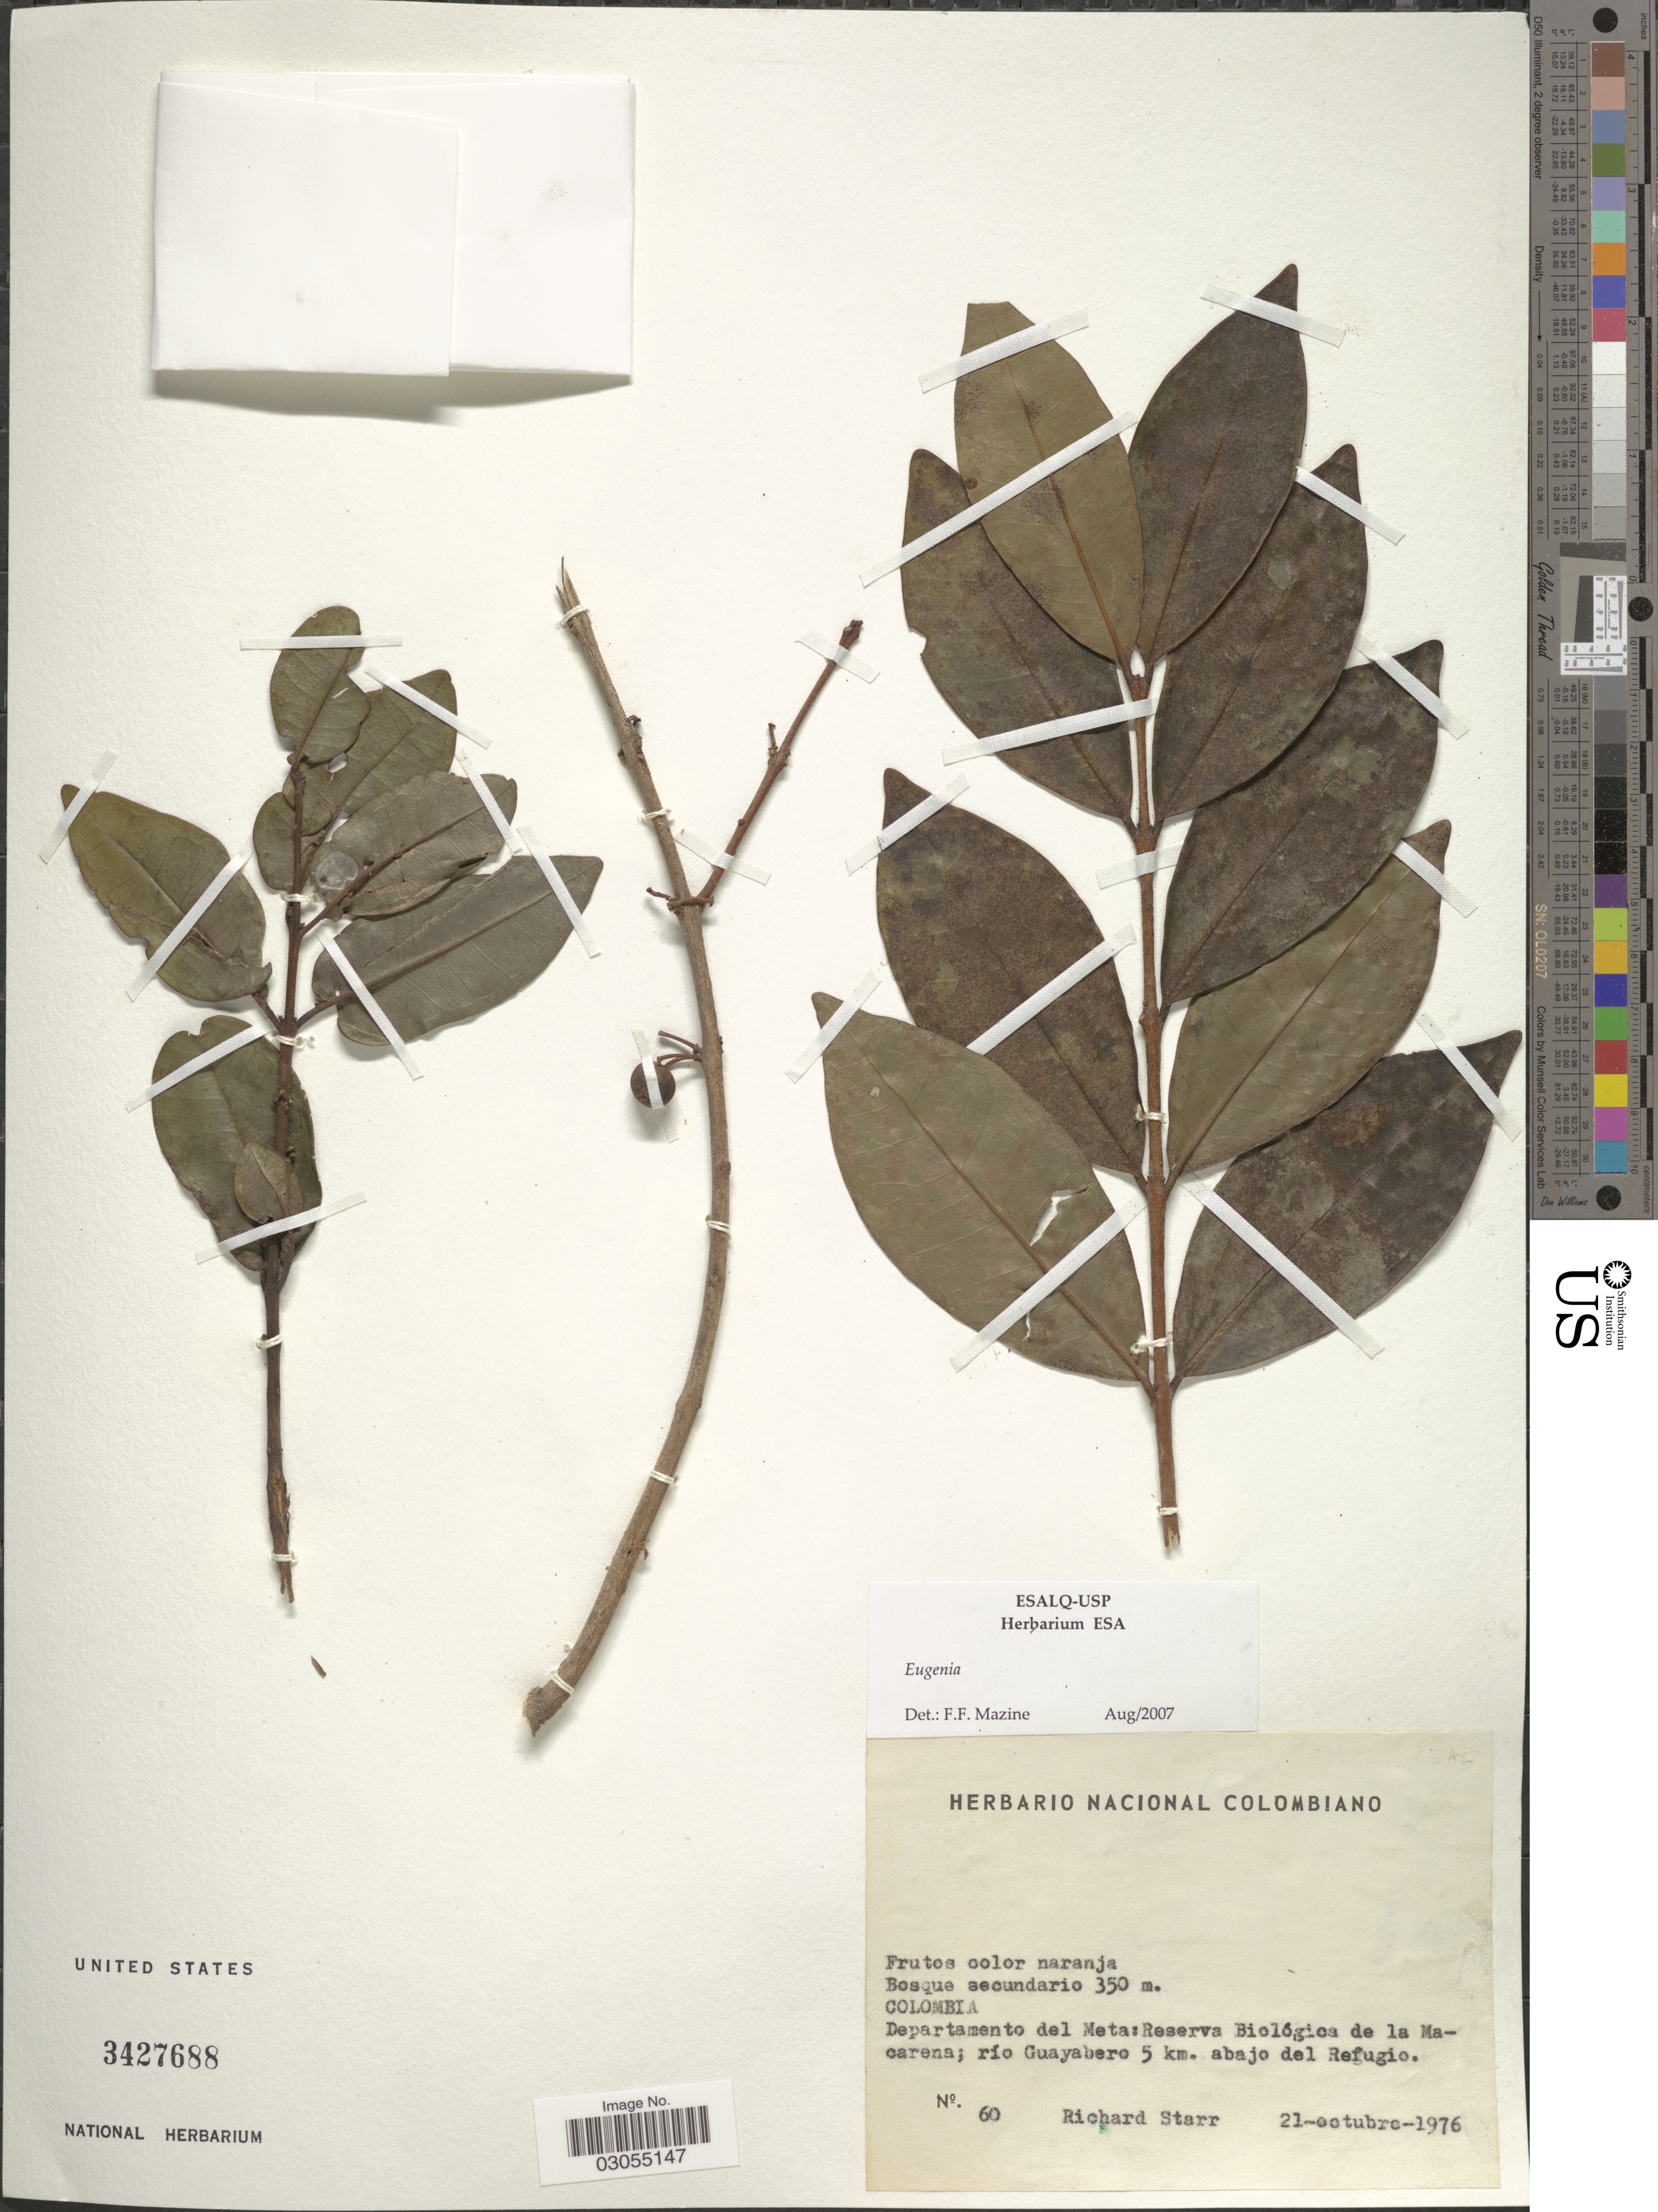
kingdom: Plantae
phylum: Tracheophyta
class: Magnoliopsida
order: Myrtales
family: Myrtaceae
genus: Eugenia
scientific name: Eugenia sp.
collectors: R. Starr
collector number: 60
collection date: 1976-10-21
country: Colombia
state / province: Meta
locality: Departamento del Meta: Reserva Biológica de la Macarena; río Guayabero 5 km. abajo del Refugio.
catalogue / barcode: US 3427688